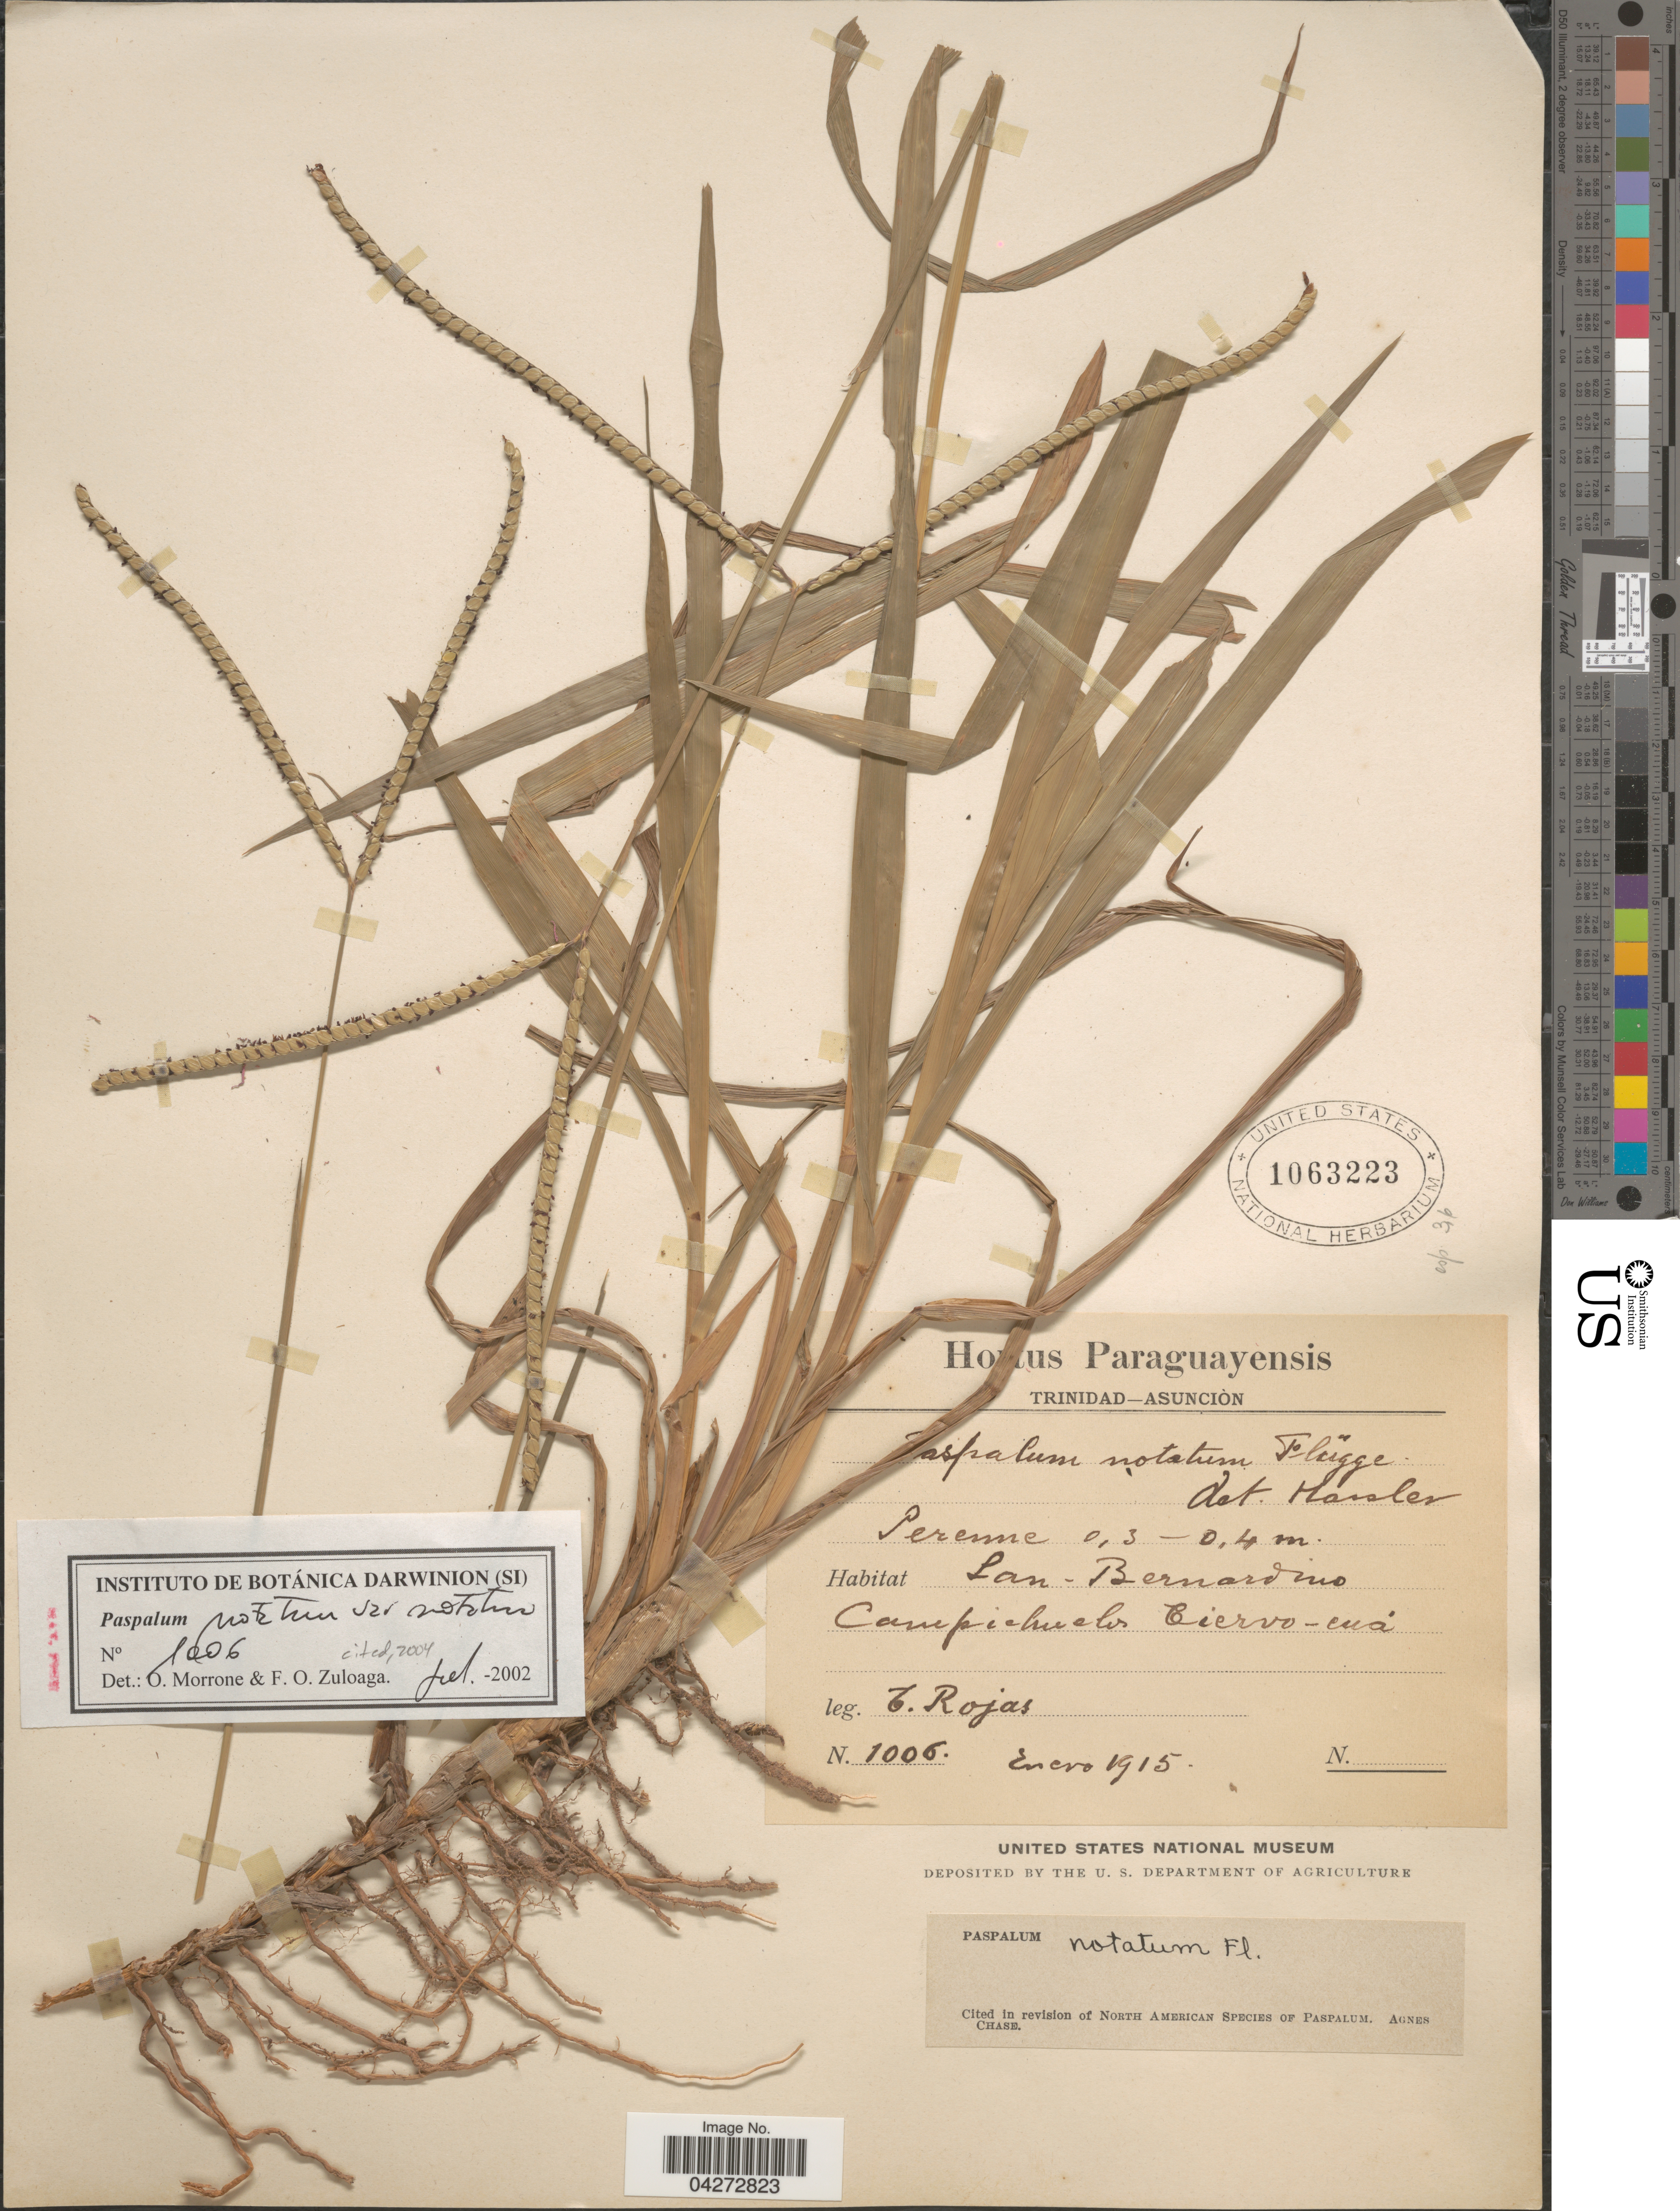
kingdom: Plantae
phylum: Tracheophyta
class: Liliopsida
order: Poales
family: Poaceae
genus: Paspalum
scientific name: Paspalum notatum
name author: Flüggé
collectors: T. Rojas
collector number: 1006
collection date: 1915-01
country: Paraguay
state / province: Asuncion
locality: Trinidad. San Bernardino. Campichuelos Ciervo-cuá.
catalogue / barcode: US 1063223